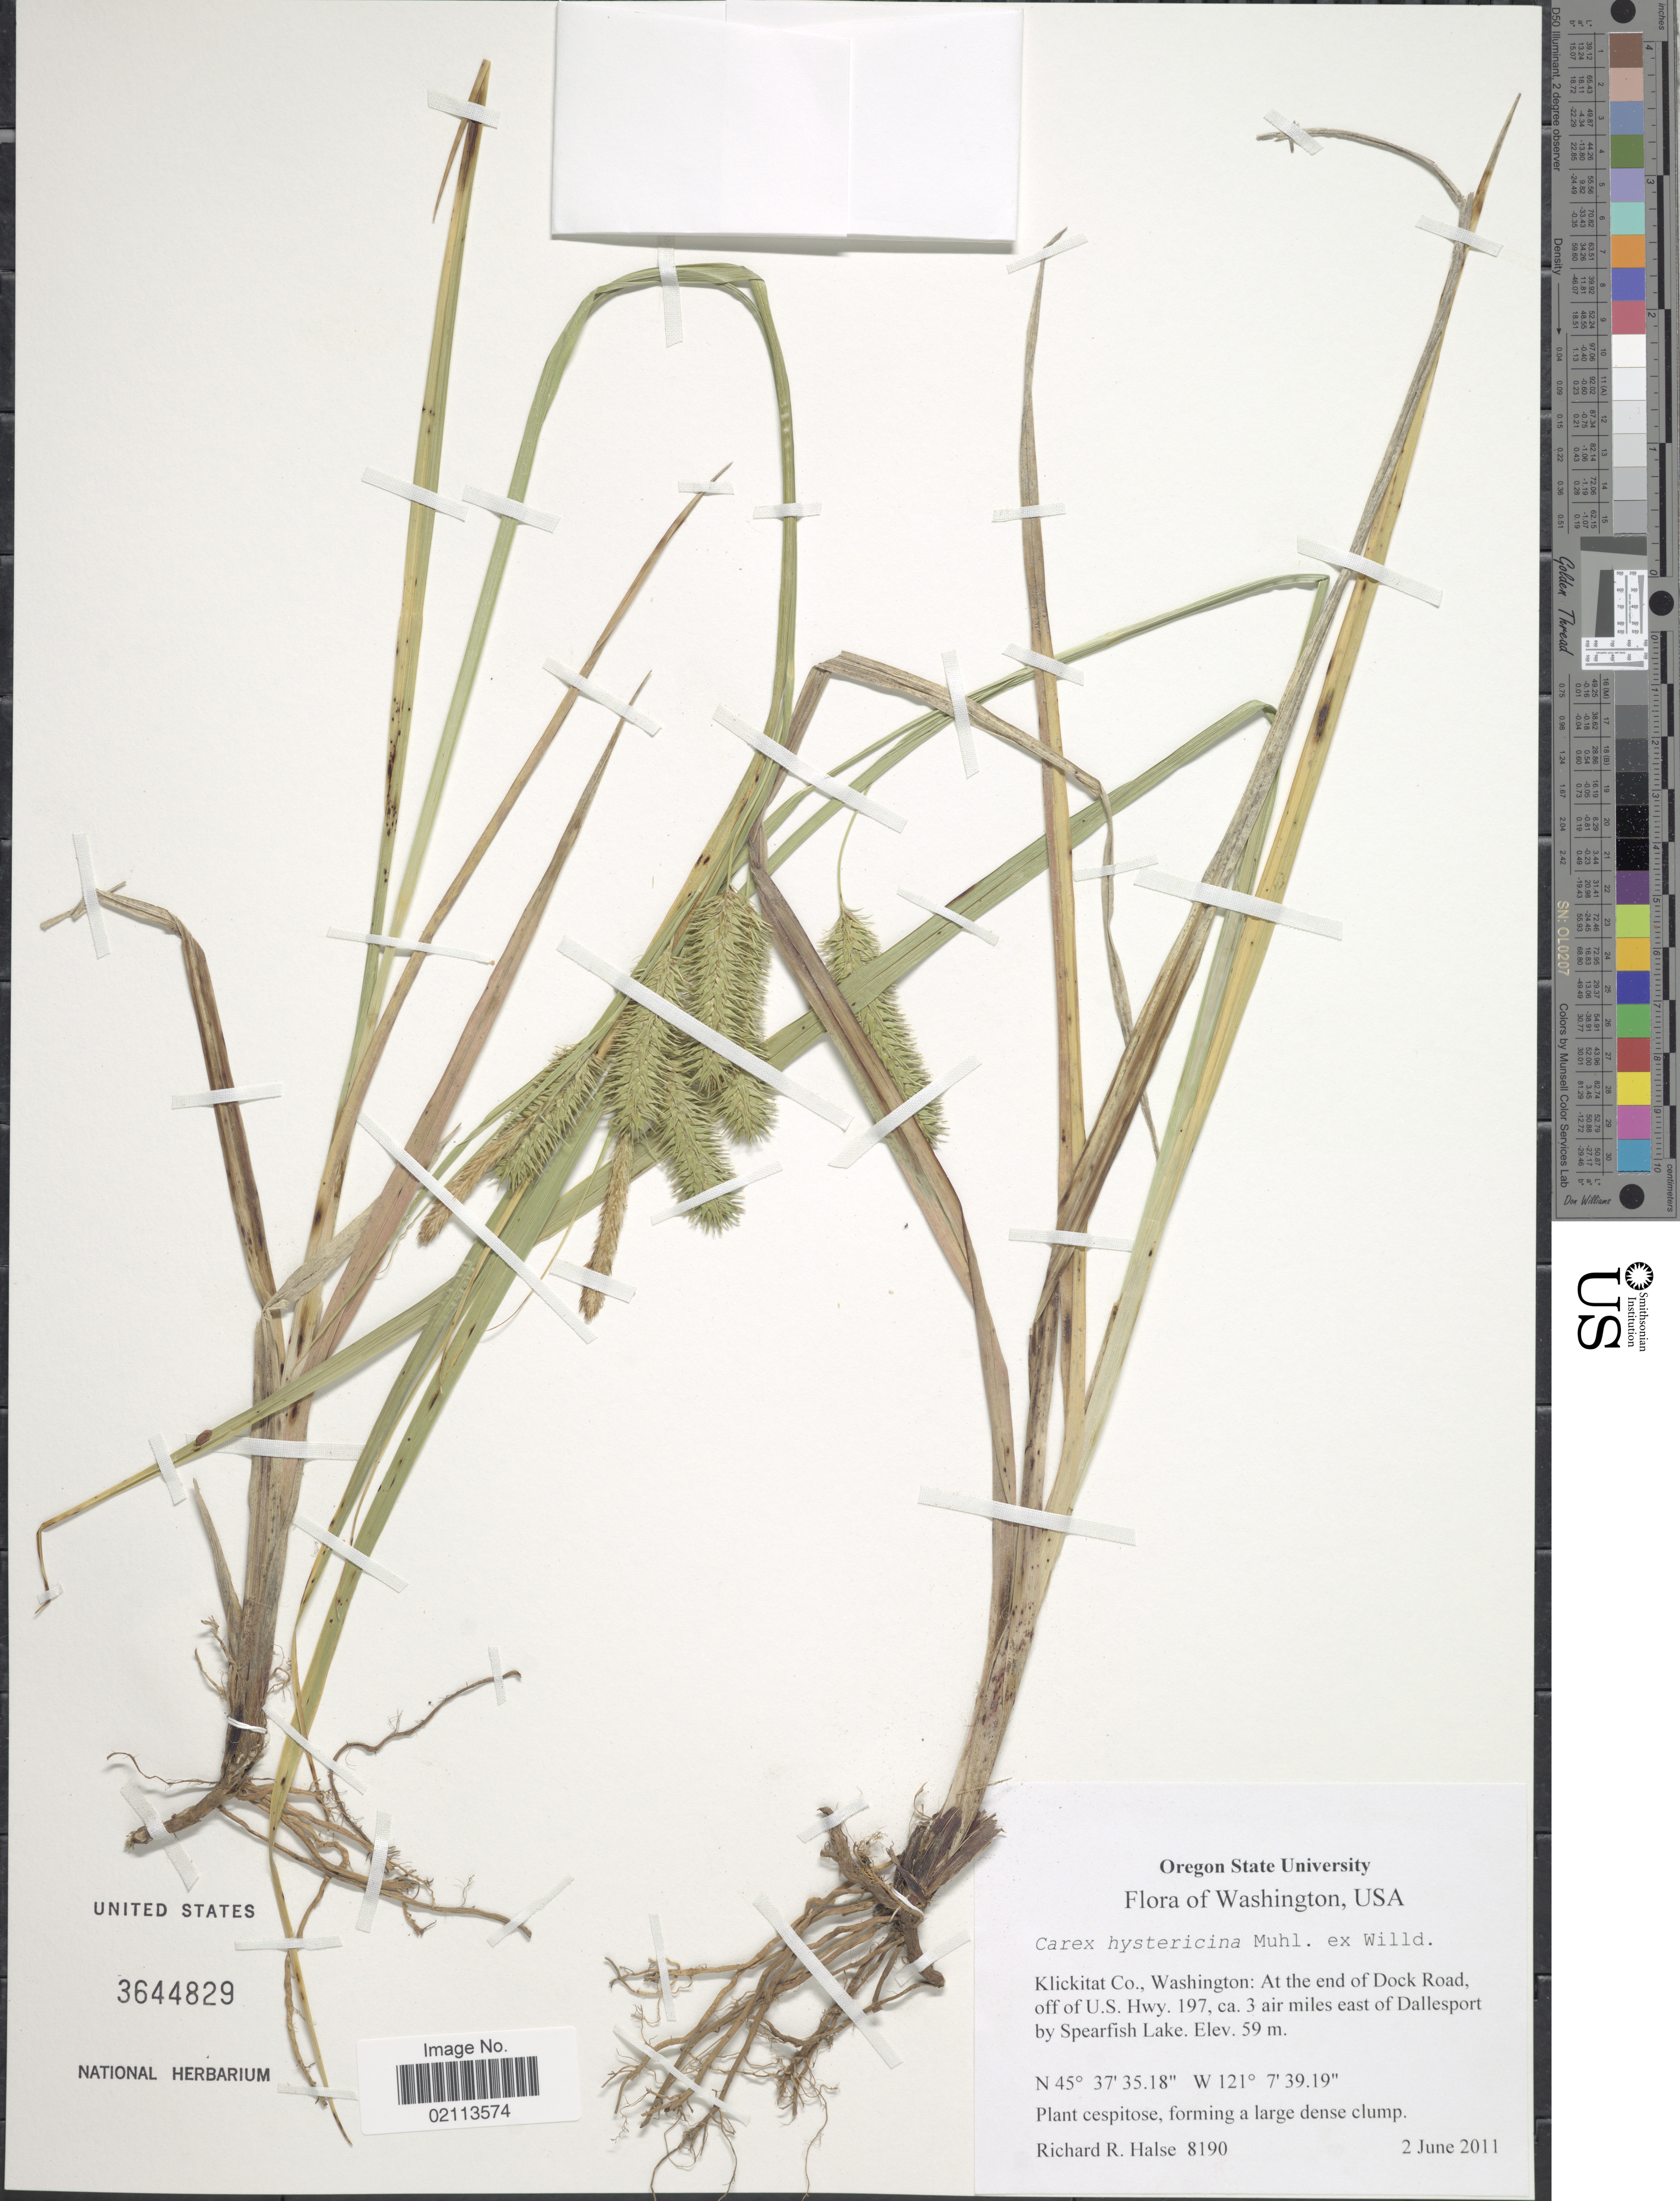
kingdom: Plantae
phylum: Tracheophyta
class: Liliopsida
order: Poales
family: Cyperaceae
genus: Carex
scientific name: Carex hystericina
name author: Muhl. ex Willd.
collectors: R. Halse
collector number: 8190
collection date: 2011-06-02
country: United States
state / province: Washington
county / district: Klickitat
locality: Klickitat Co.: At the end of Dock Road, off of U.S. Hwy. 197, ca. 3 air miles east of Dallesport by Spearfish Lake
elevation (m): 59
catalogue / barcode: US 3644829